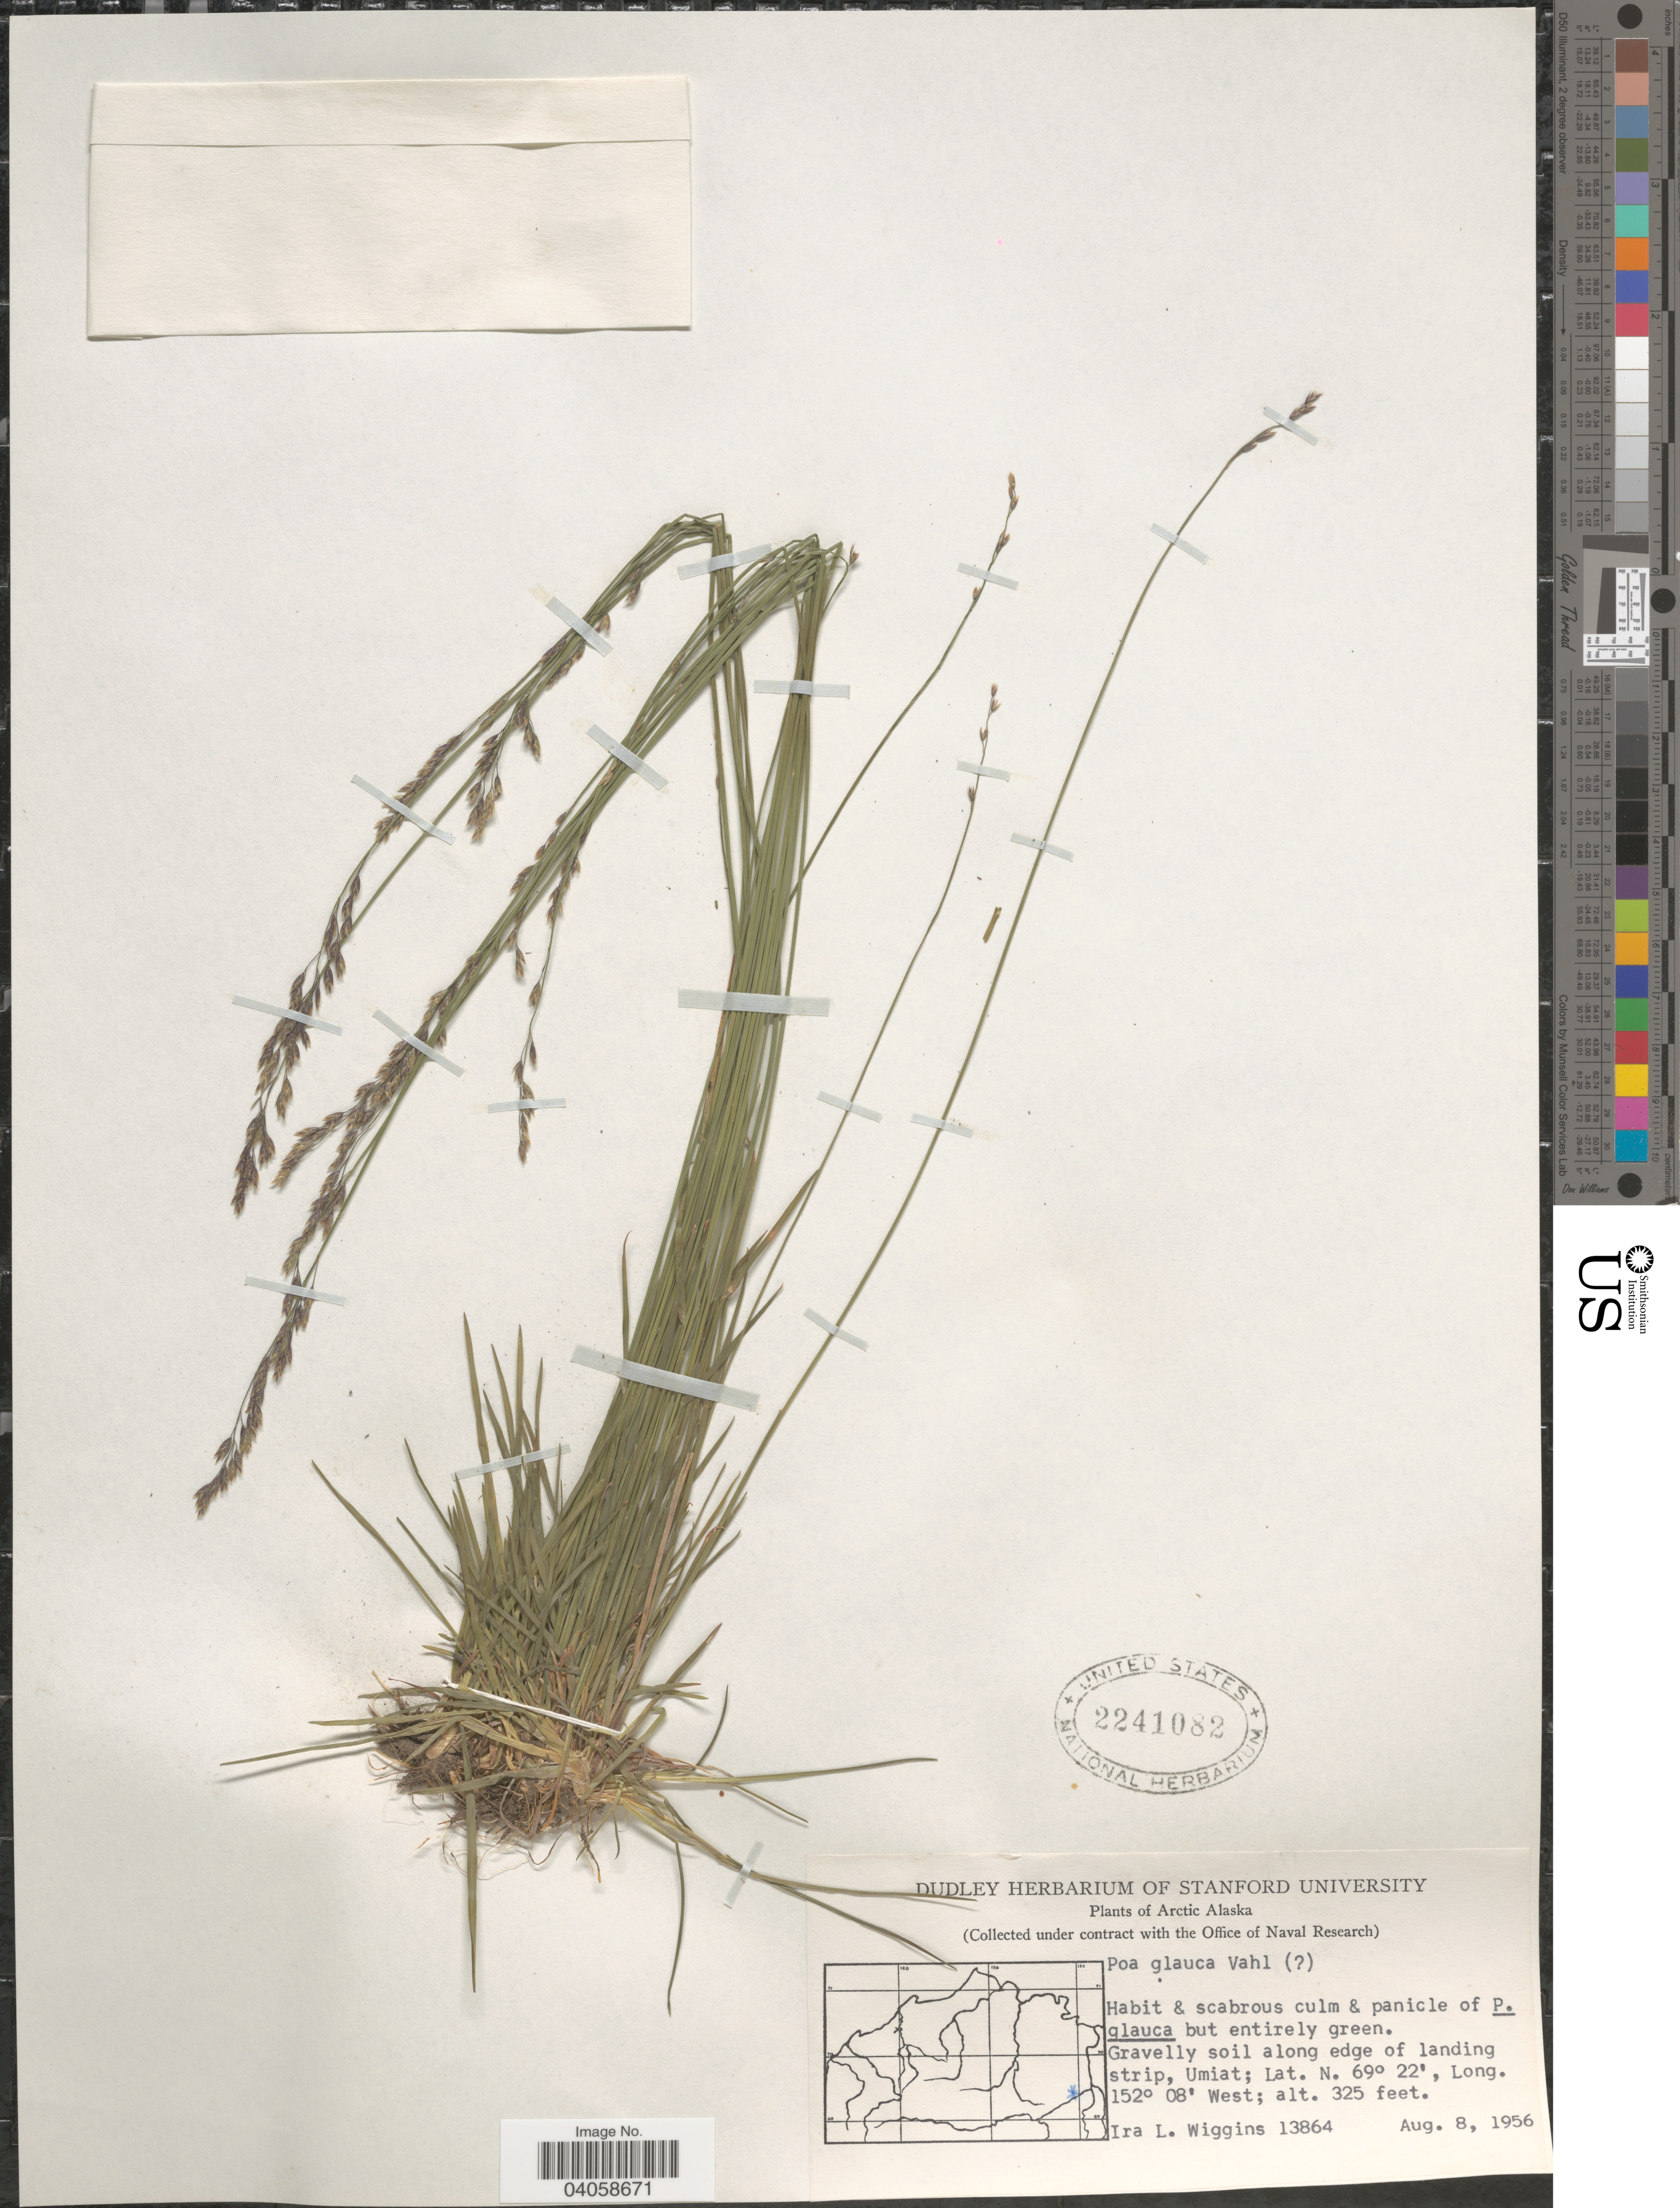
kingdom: Plantae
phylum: Tracheophyta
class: Liliopsida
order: Poales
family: Poaceae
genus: Poa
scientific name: Poa glauca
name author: Vahl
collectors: I. L. Wiggins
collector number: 13864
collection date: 1956-08-08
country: United States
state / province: Alaska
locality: Arctic Alaska. Gravelly soil along edge of landing strip, Umiat.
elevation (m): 99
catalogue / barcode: US 2241082